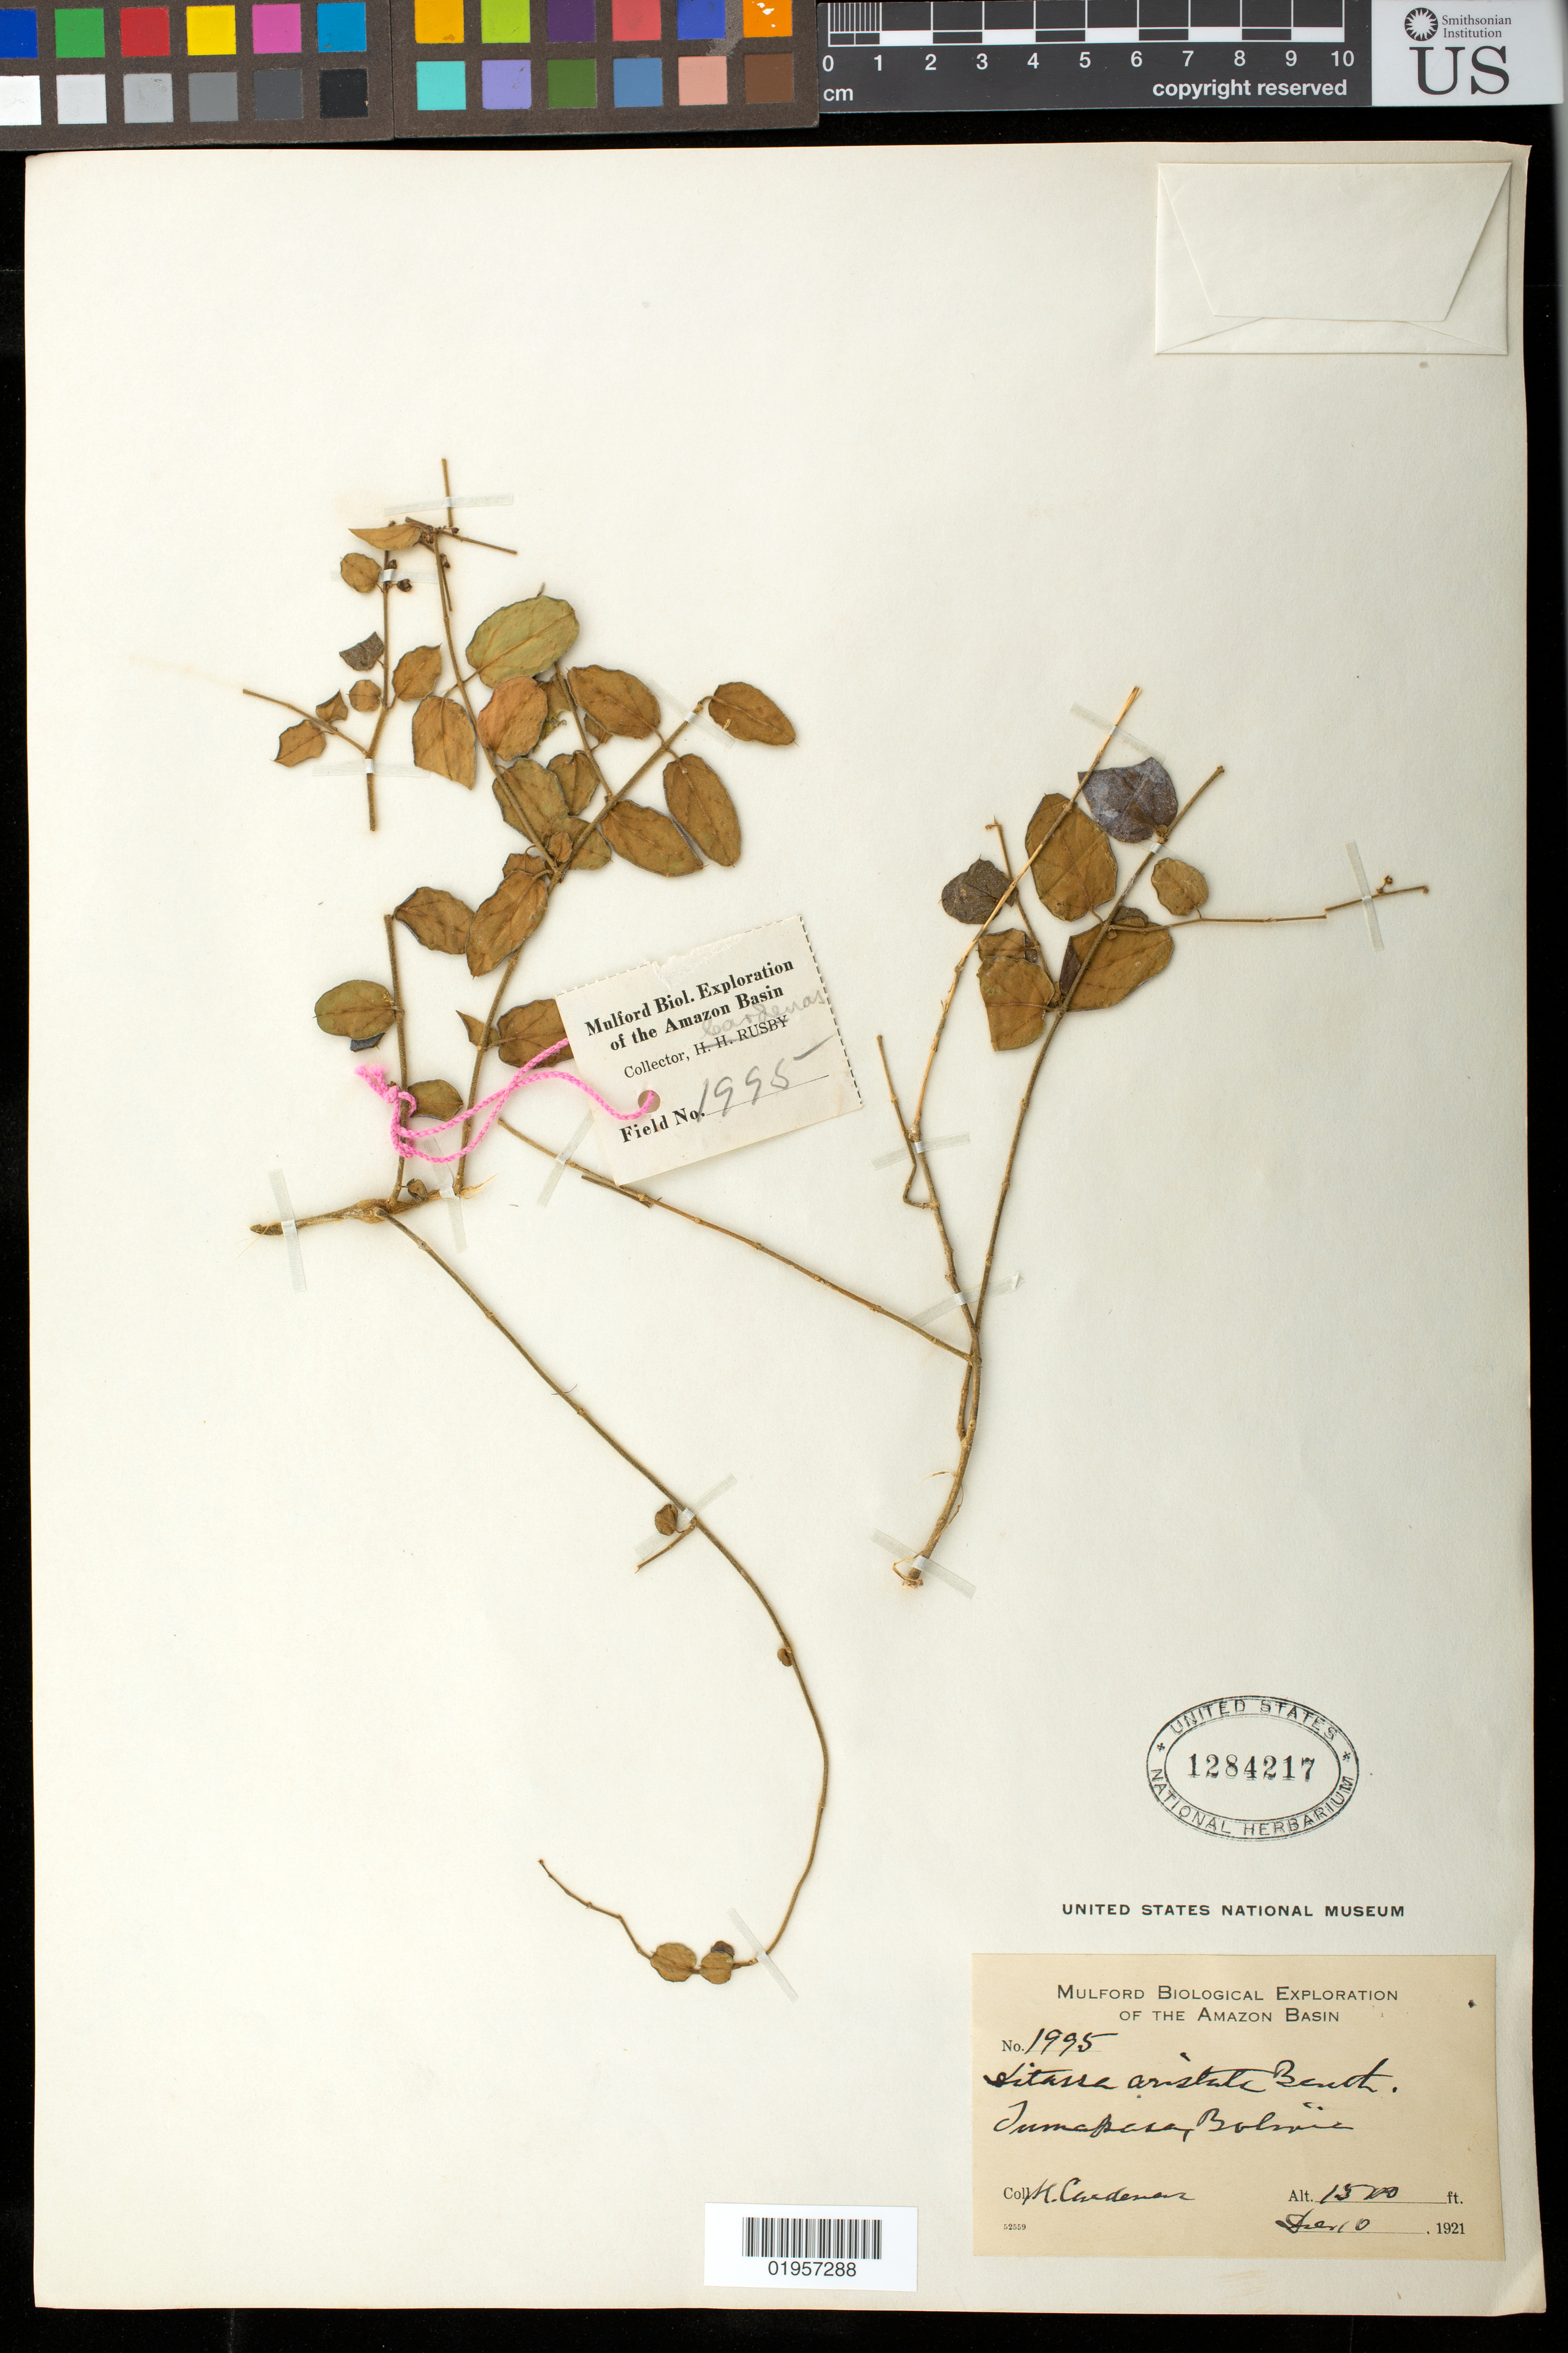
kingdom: Plantae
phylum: Tracheophyta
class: Magnoliopsida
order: Gentianales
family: Apocynaceae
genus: Ditassa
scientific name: Ditassa aristata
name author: Benth. ex E. Fourn.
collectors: M. Cárdenas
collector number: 1995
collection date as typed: Dec. 10, 1921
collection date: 1921-12-10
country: Bolivia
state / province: La Paz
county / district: Iturralde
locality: Tumupasa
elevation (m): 457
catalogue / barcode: US 1284217